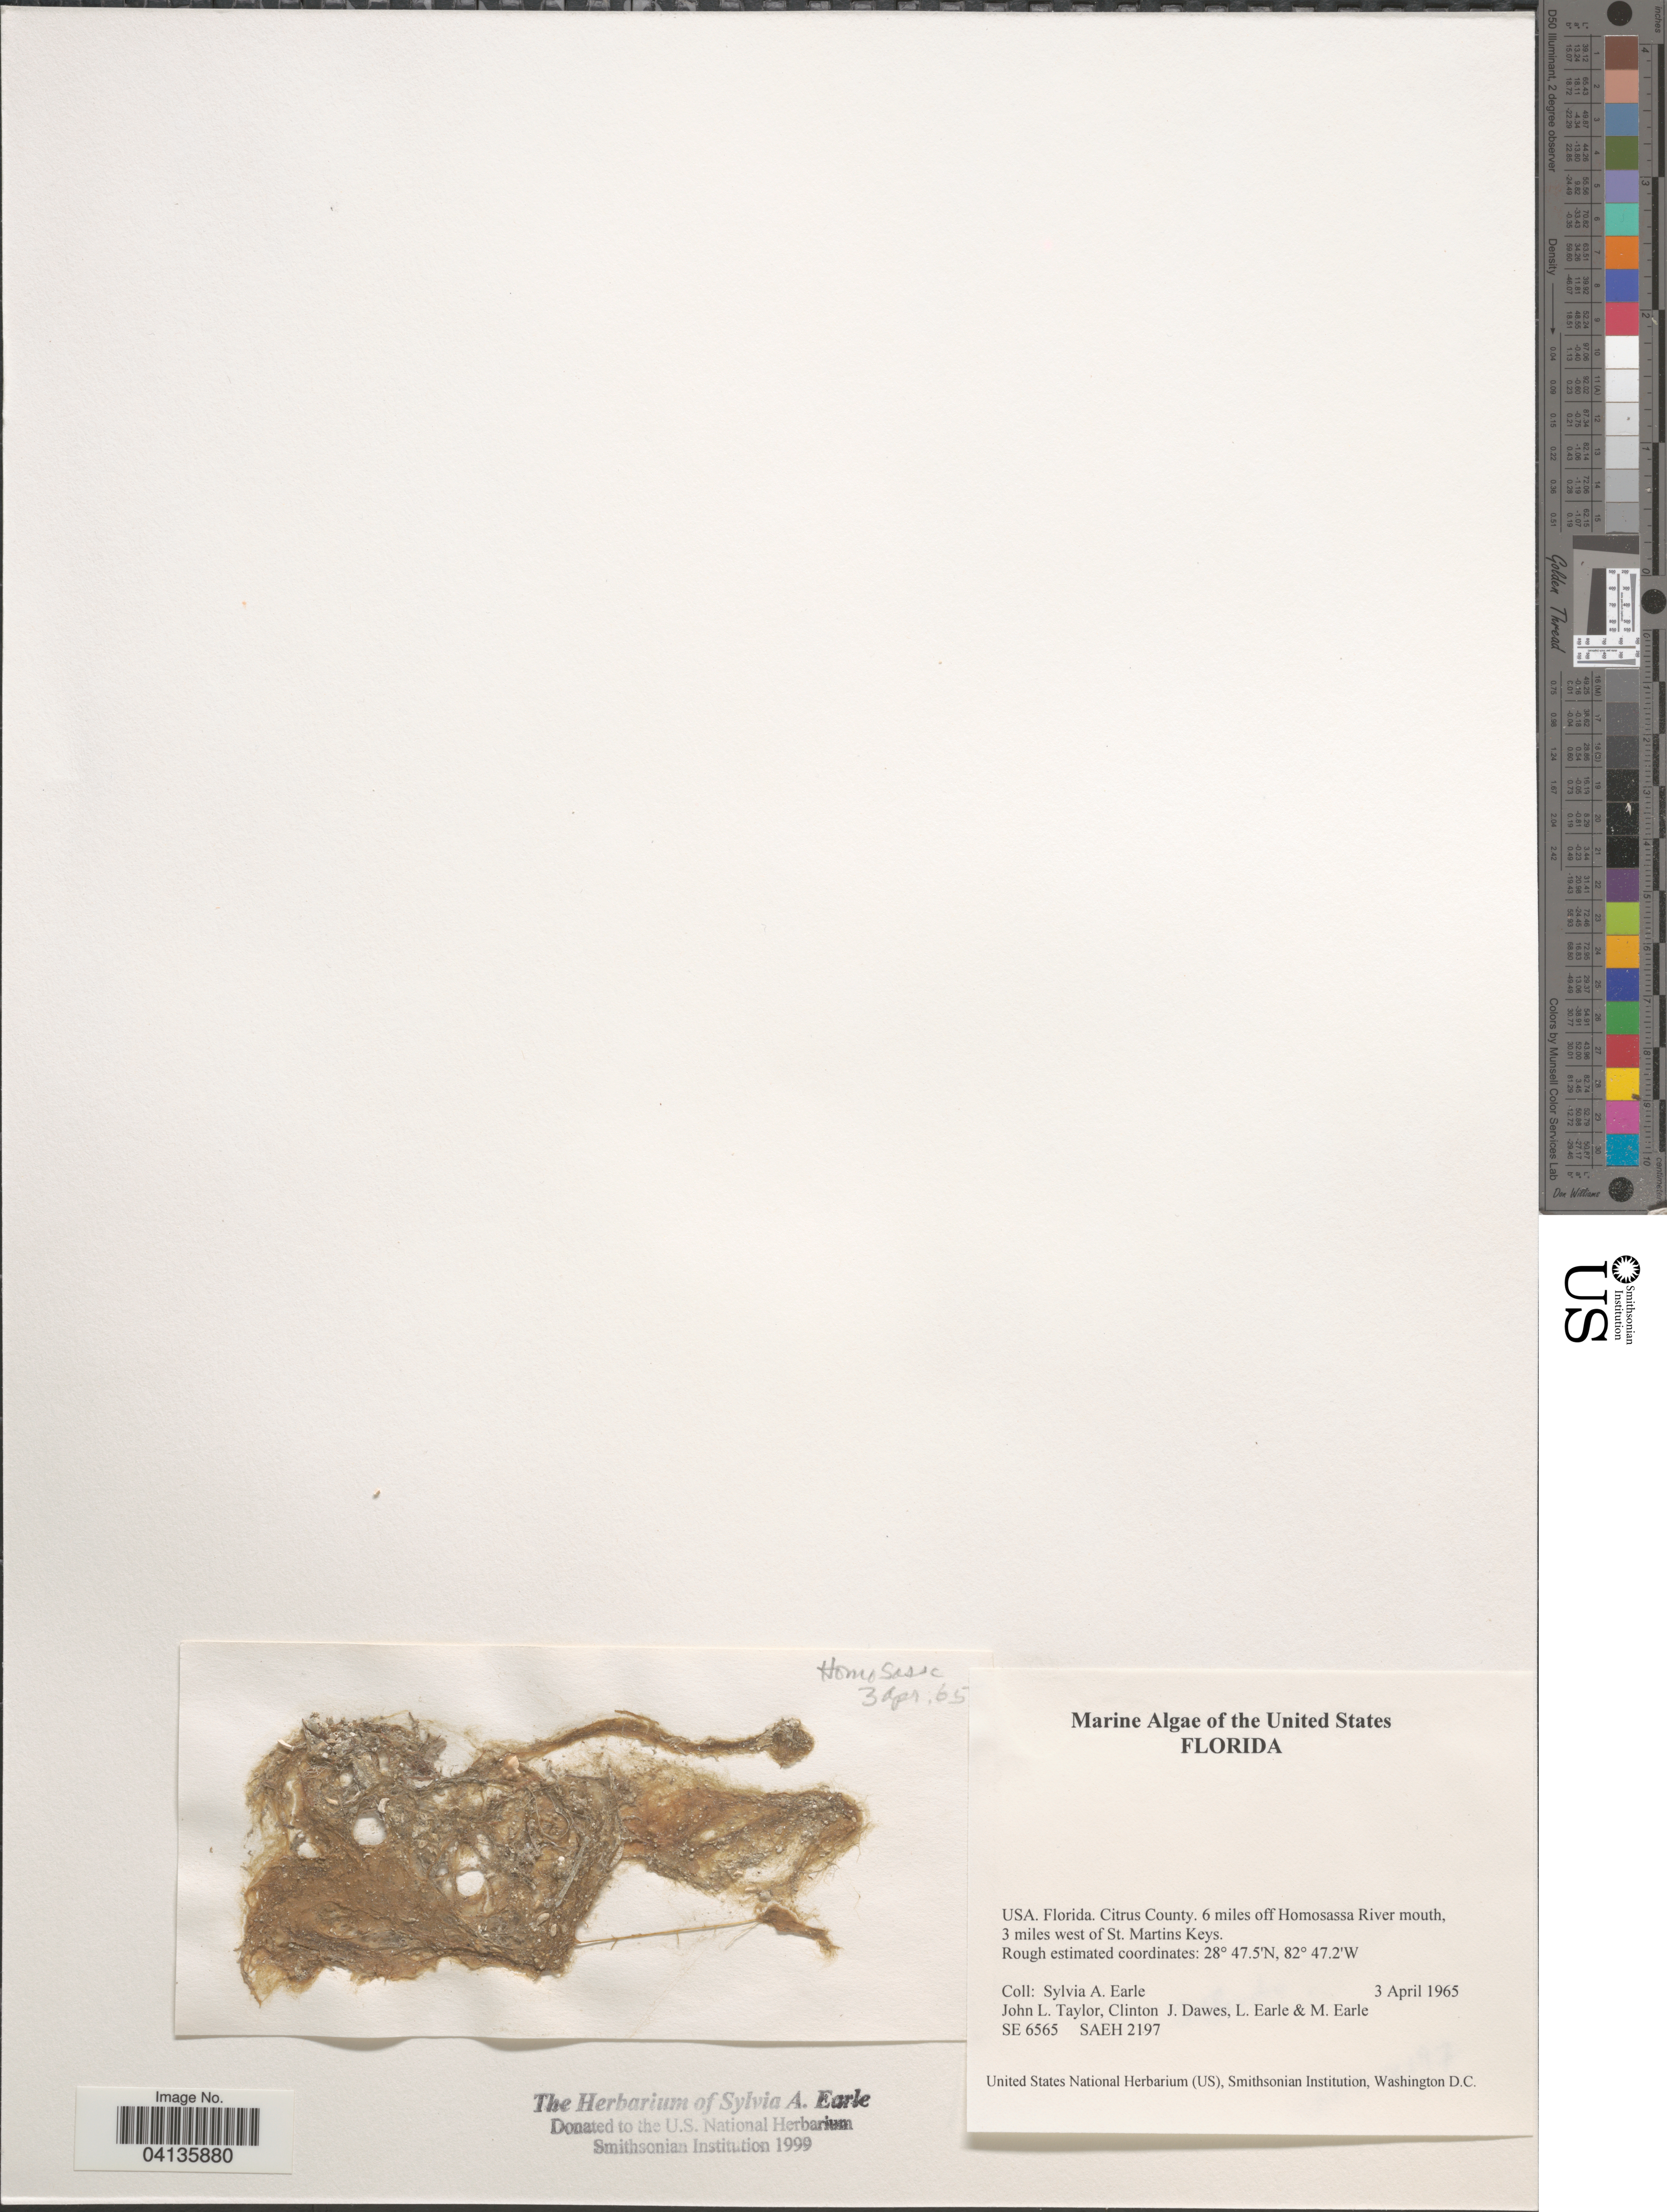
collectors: S. A. Earle, J. L. Taylor, C. Dawes, L. Earle & M. Earle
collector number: SE 6565 / SAEH 2197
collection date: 1965-04-03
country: United States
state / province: Florida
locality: Citrus County. 6 miles off Homosassa River mouth, 3 miles west of St. Martins Keys.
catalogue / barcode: US 238771